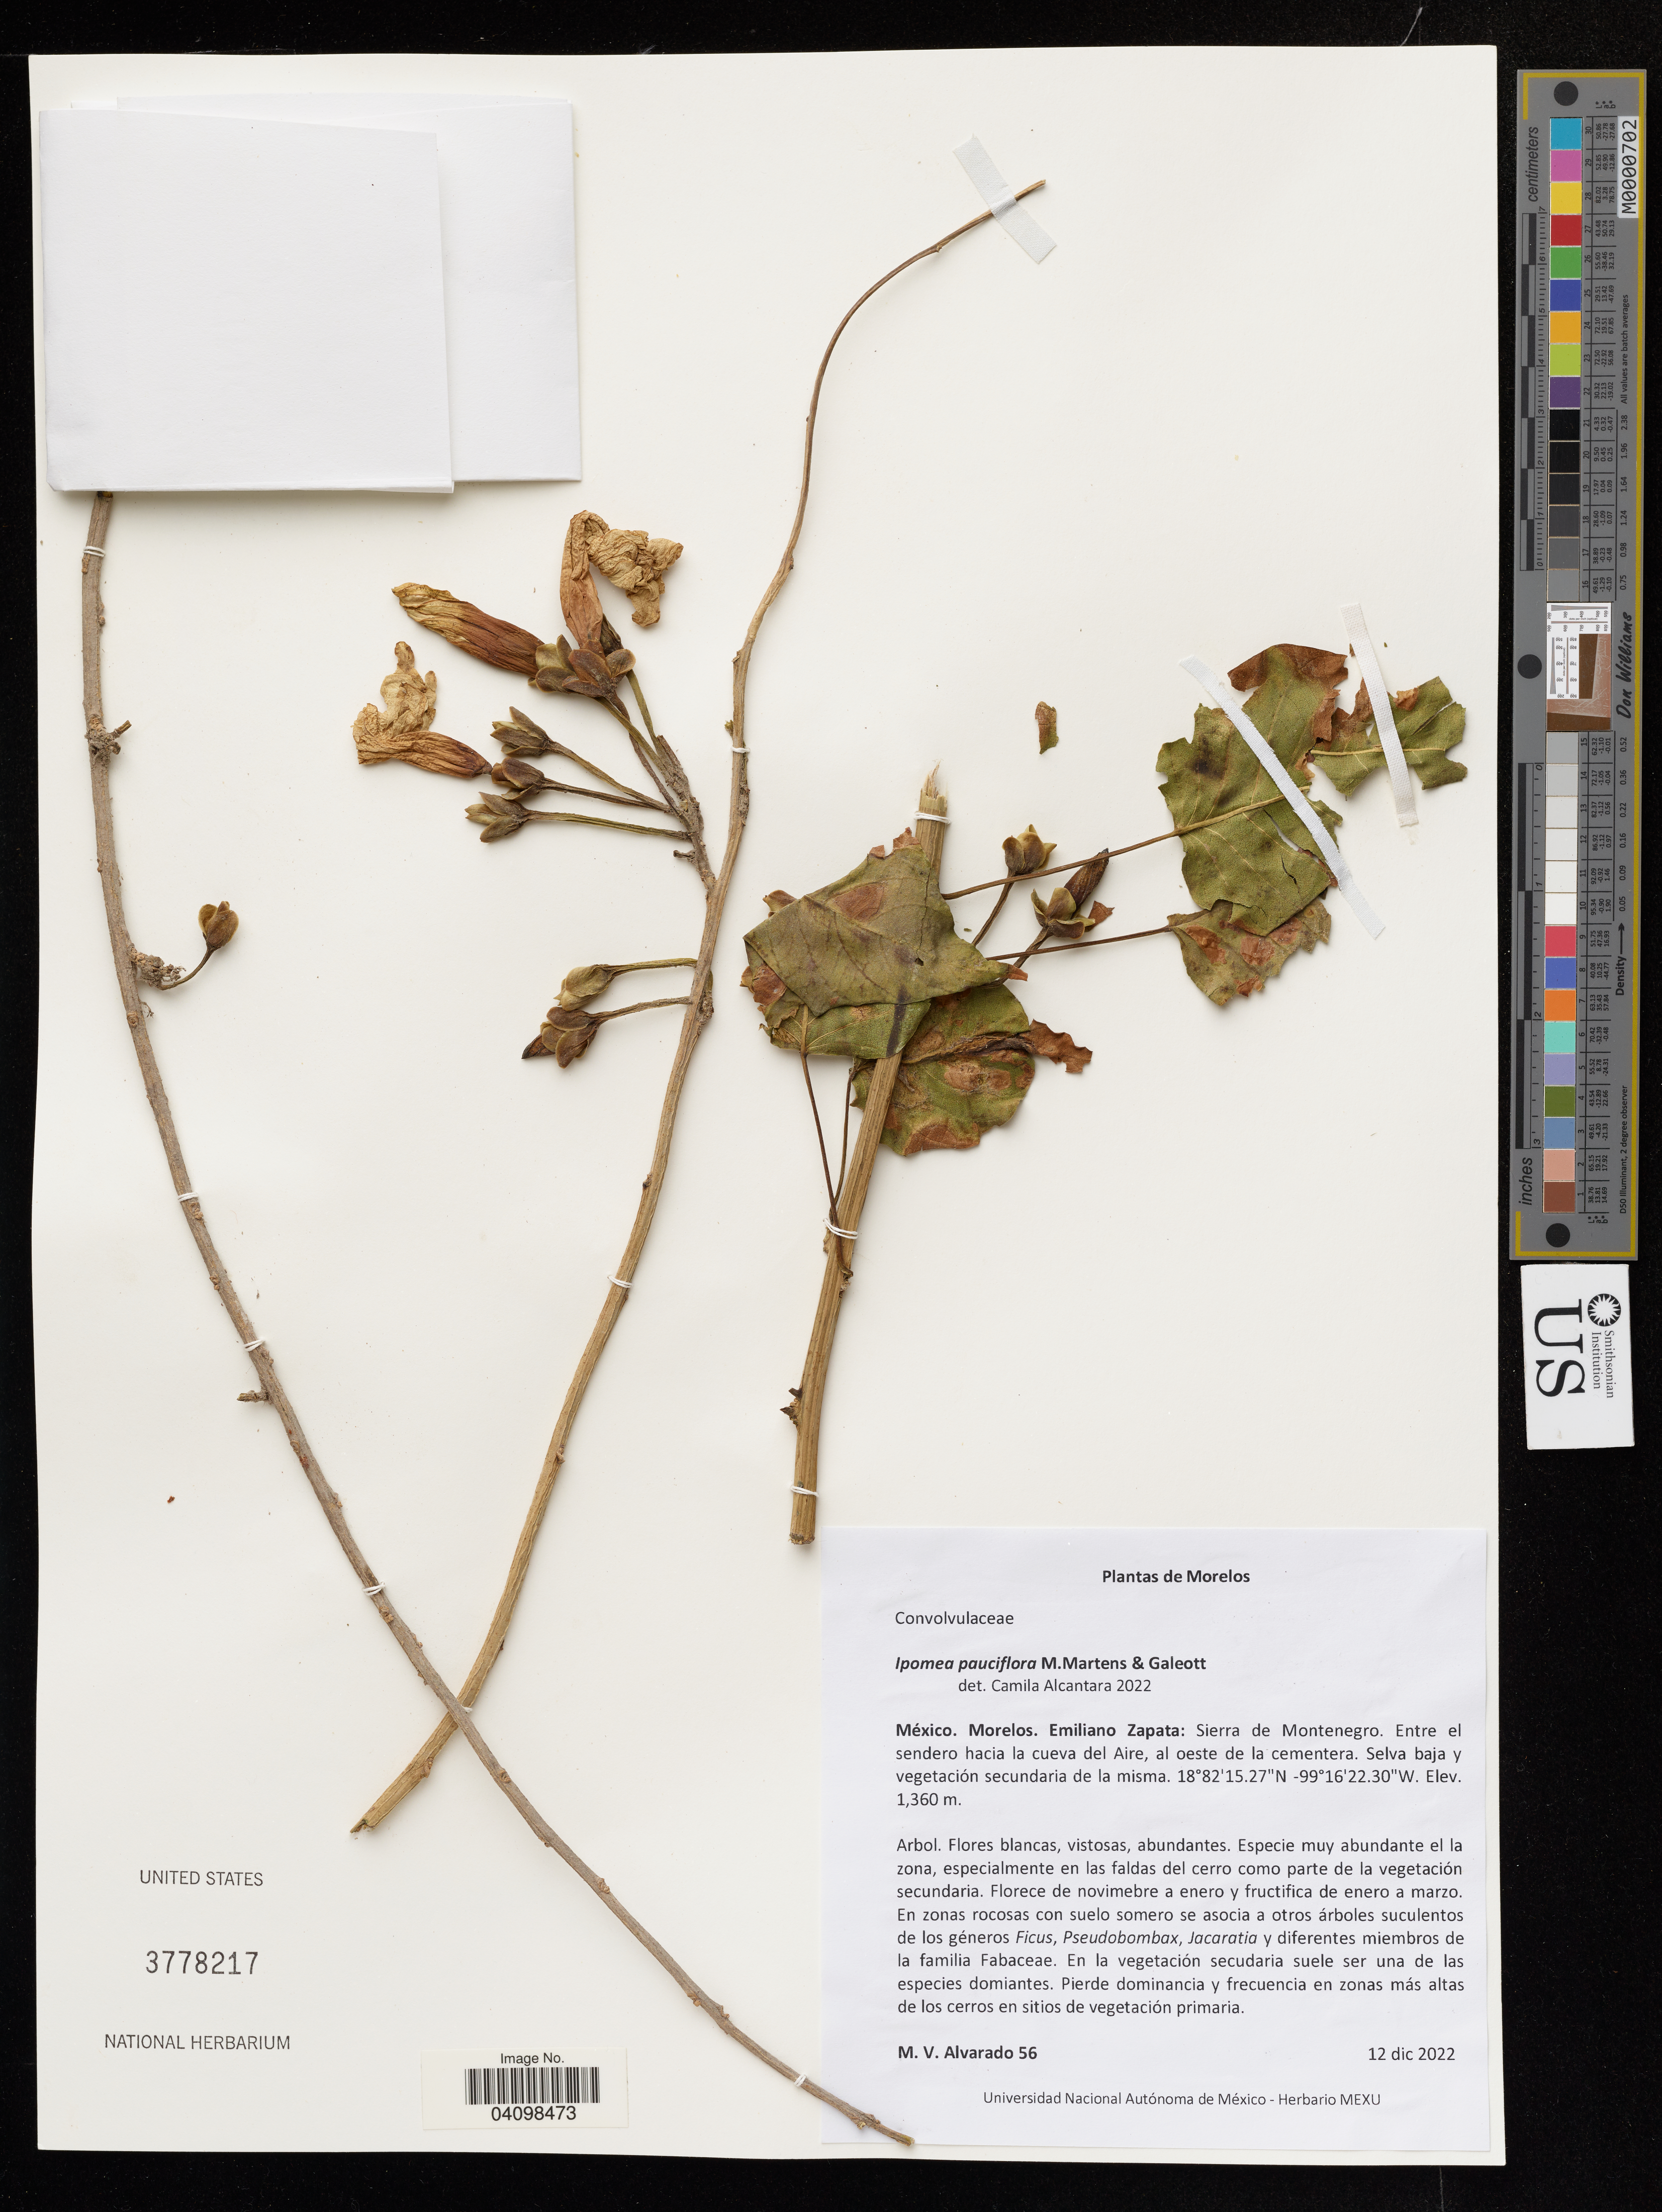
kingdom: Plantae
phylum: Tracheophyta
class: Magnoliopsida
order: Solanales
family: Convolvulaceae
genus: Ipomoea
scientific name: Ipomoea pauciflora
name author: M. Martens & Galeotti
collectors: M. Alvarado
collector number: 56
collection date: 2022-12-12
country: Mexico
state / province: Morelos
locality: Emiliano Zapata: Sierra de Montenegro.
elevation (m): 1360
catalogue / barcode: US 3778217